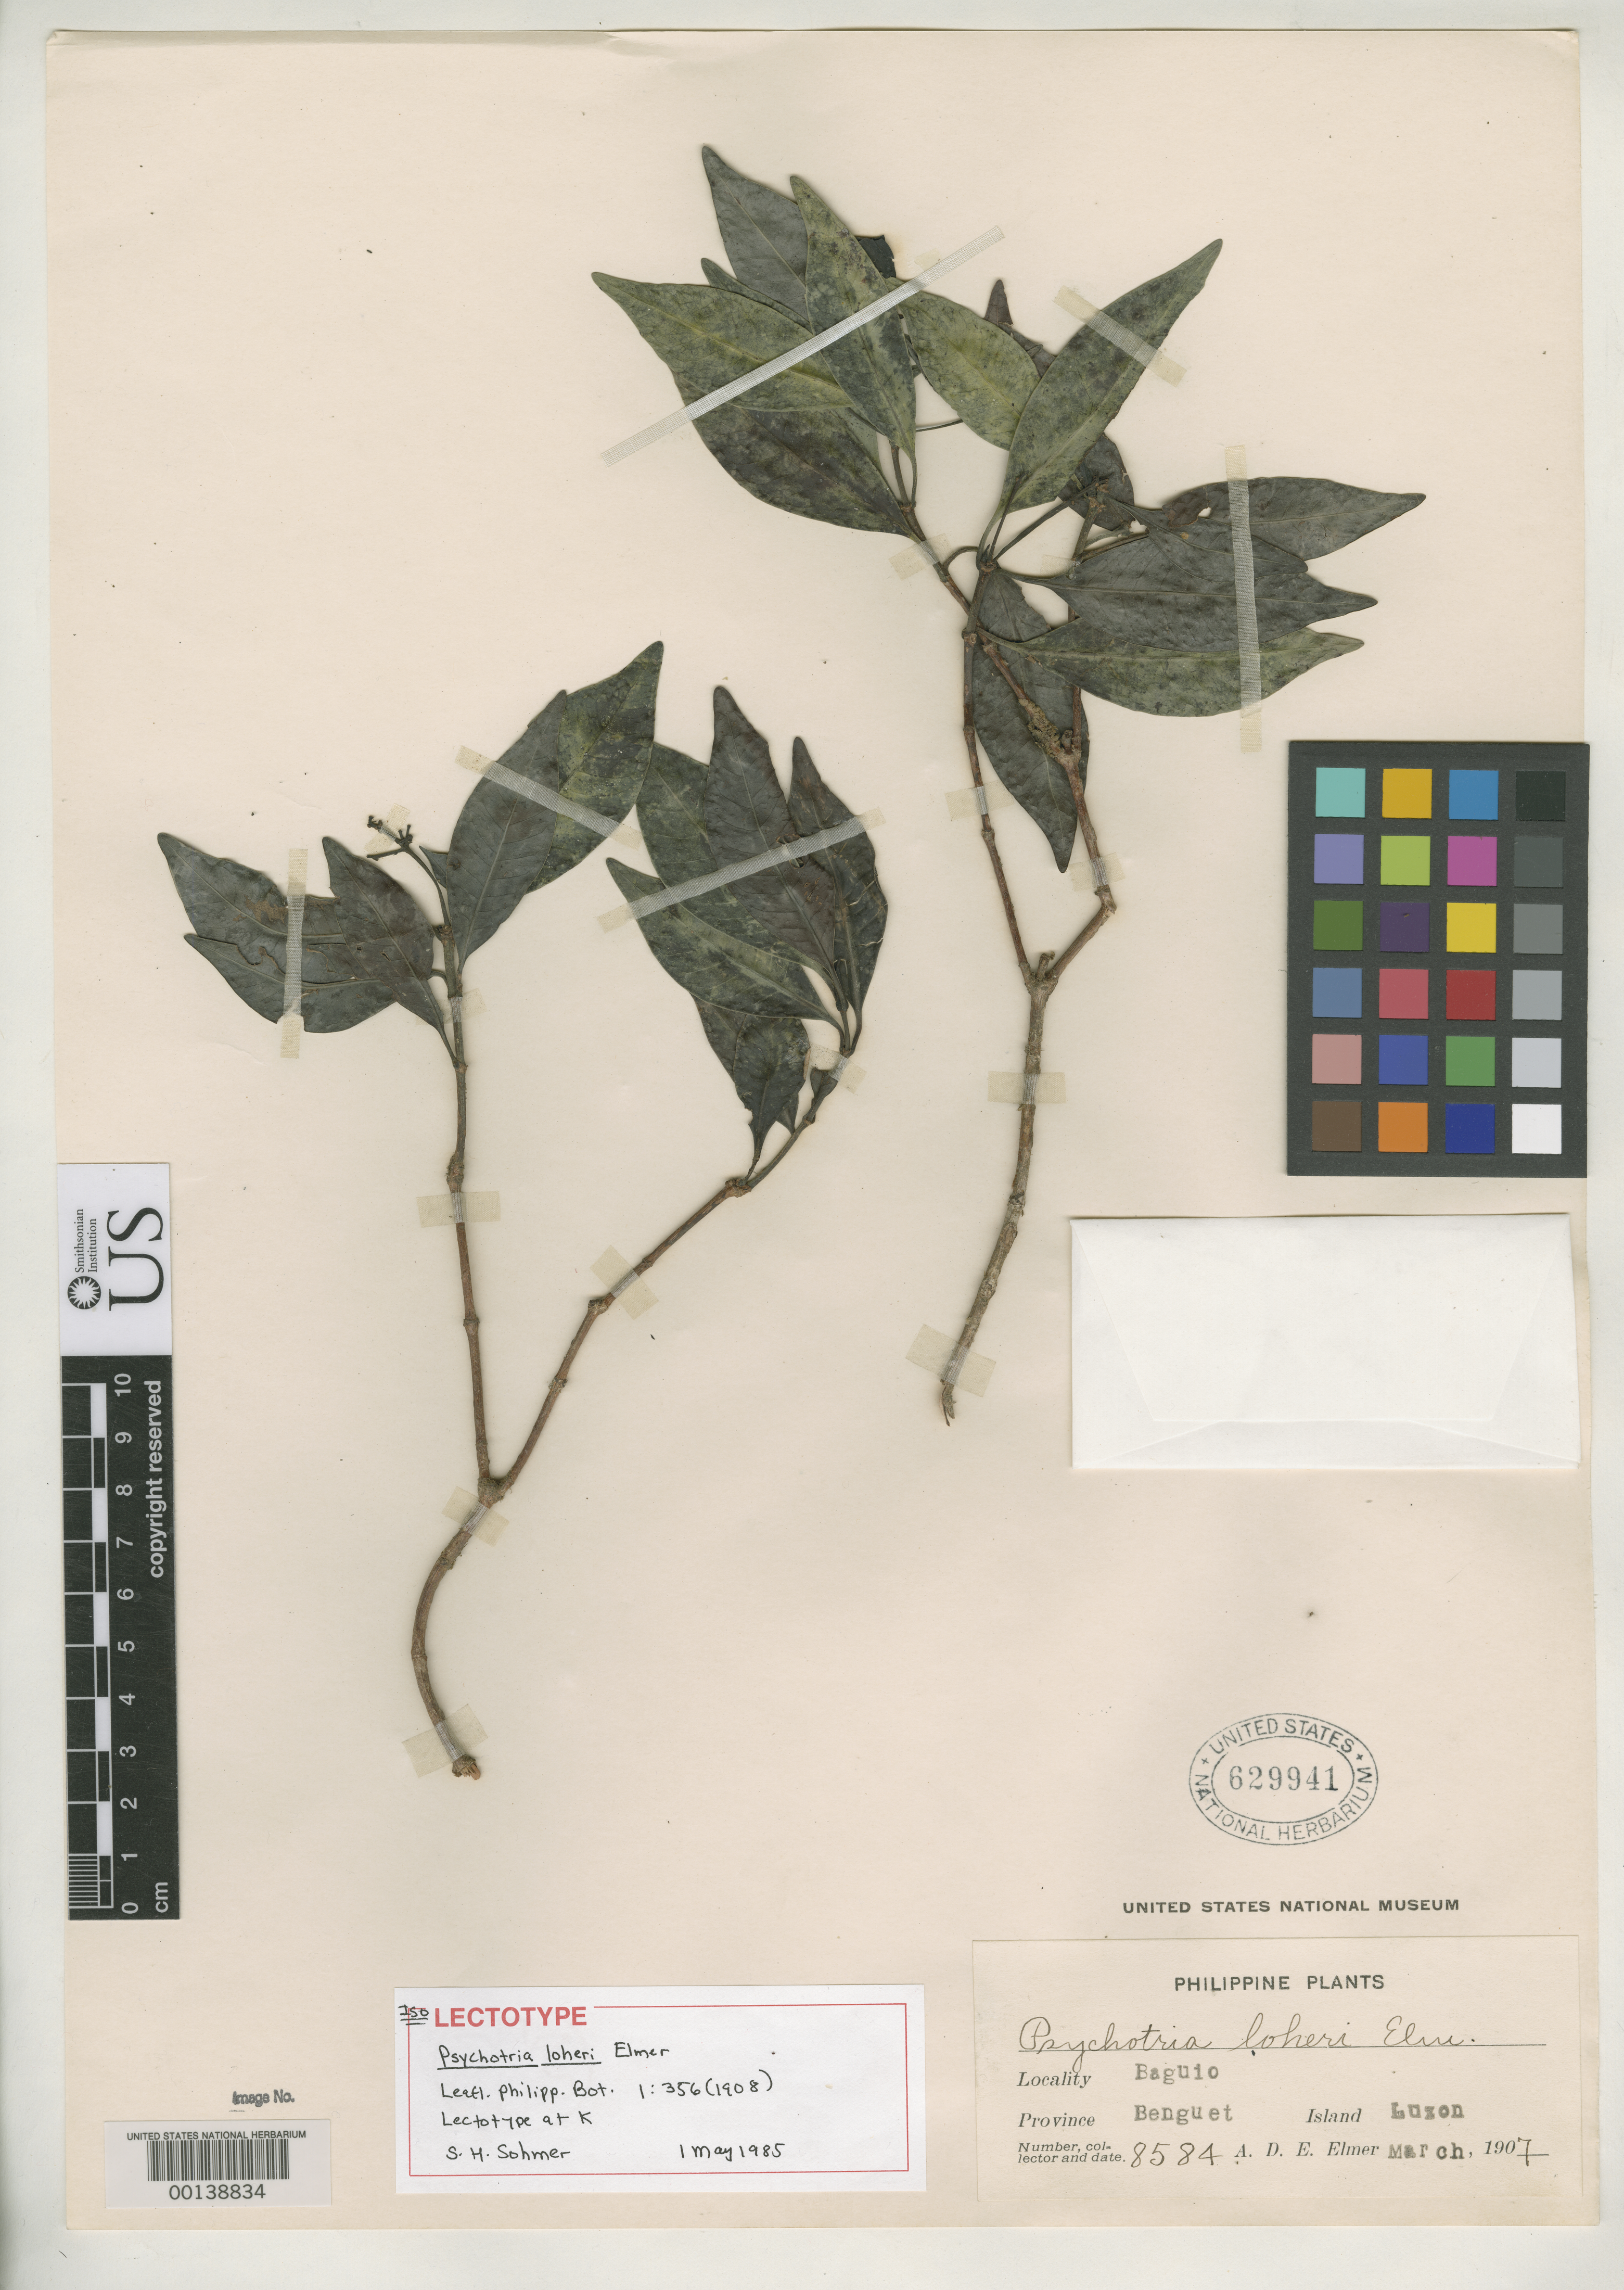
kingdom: Plantae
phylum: Tracheophyta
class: Magnoliopsida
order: Gentianales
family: Rubiaceae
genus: Psychotria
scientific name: Psychotria loheri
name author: Elmer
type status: Isotype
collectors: A. D. E. Elmer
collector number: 8584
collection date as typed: Mar 1907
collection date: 1907-03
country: Philippines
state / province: Cordillera (Administrative Region)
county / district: Benguet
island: Luzon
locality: Baguio.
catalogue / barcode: US 629941